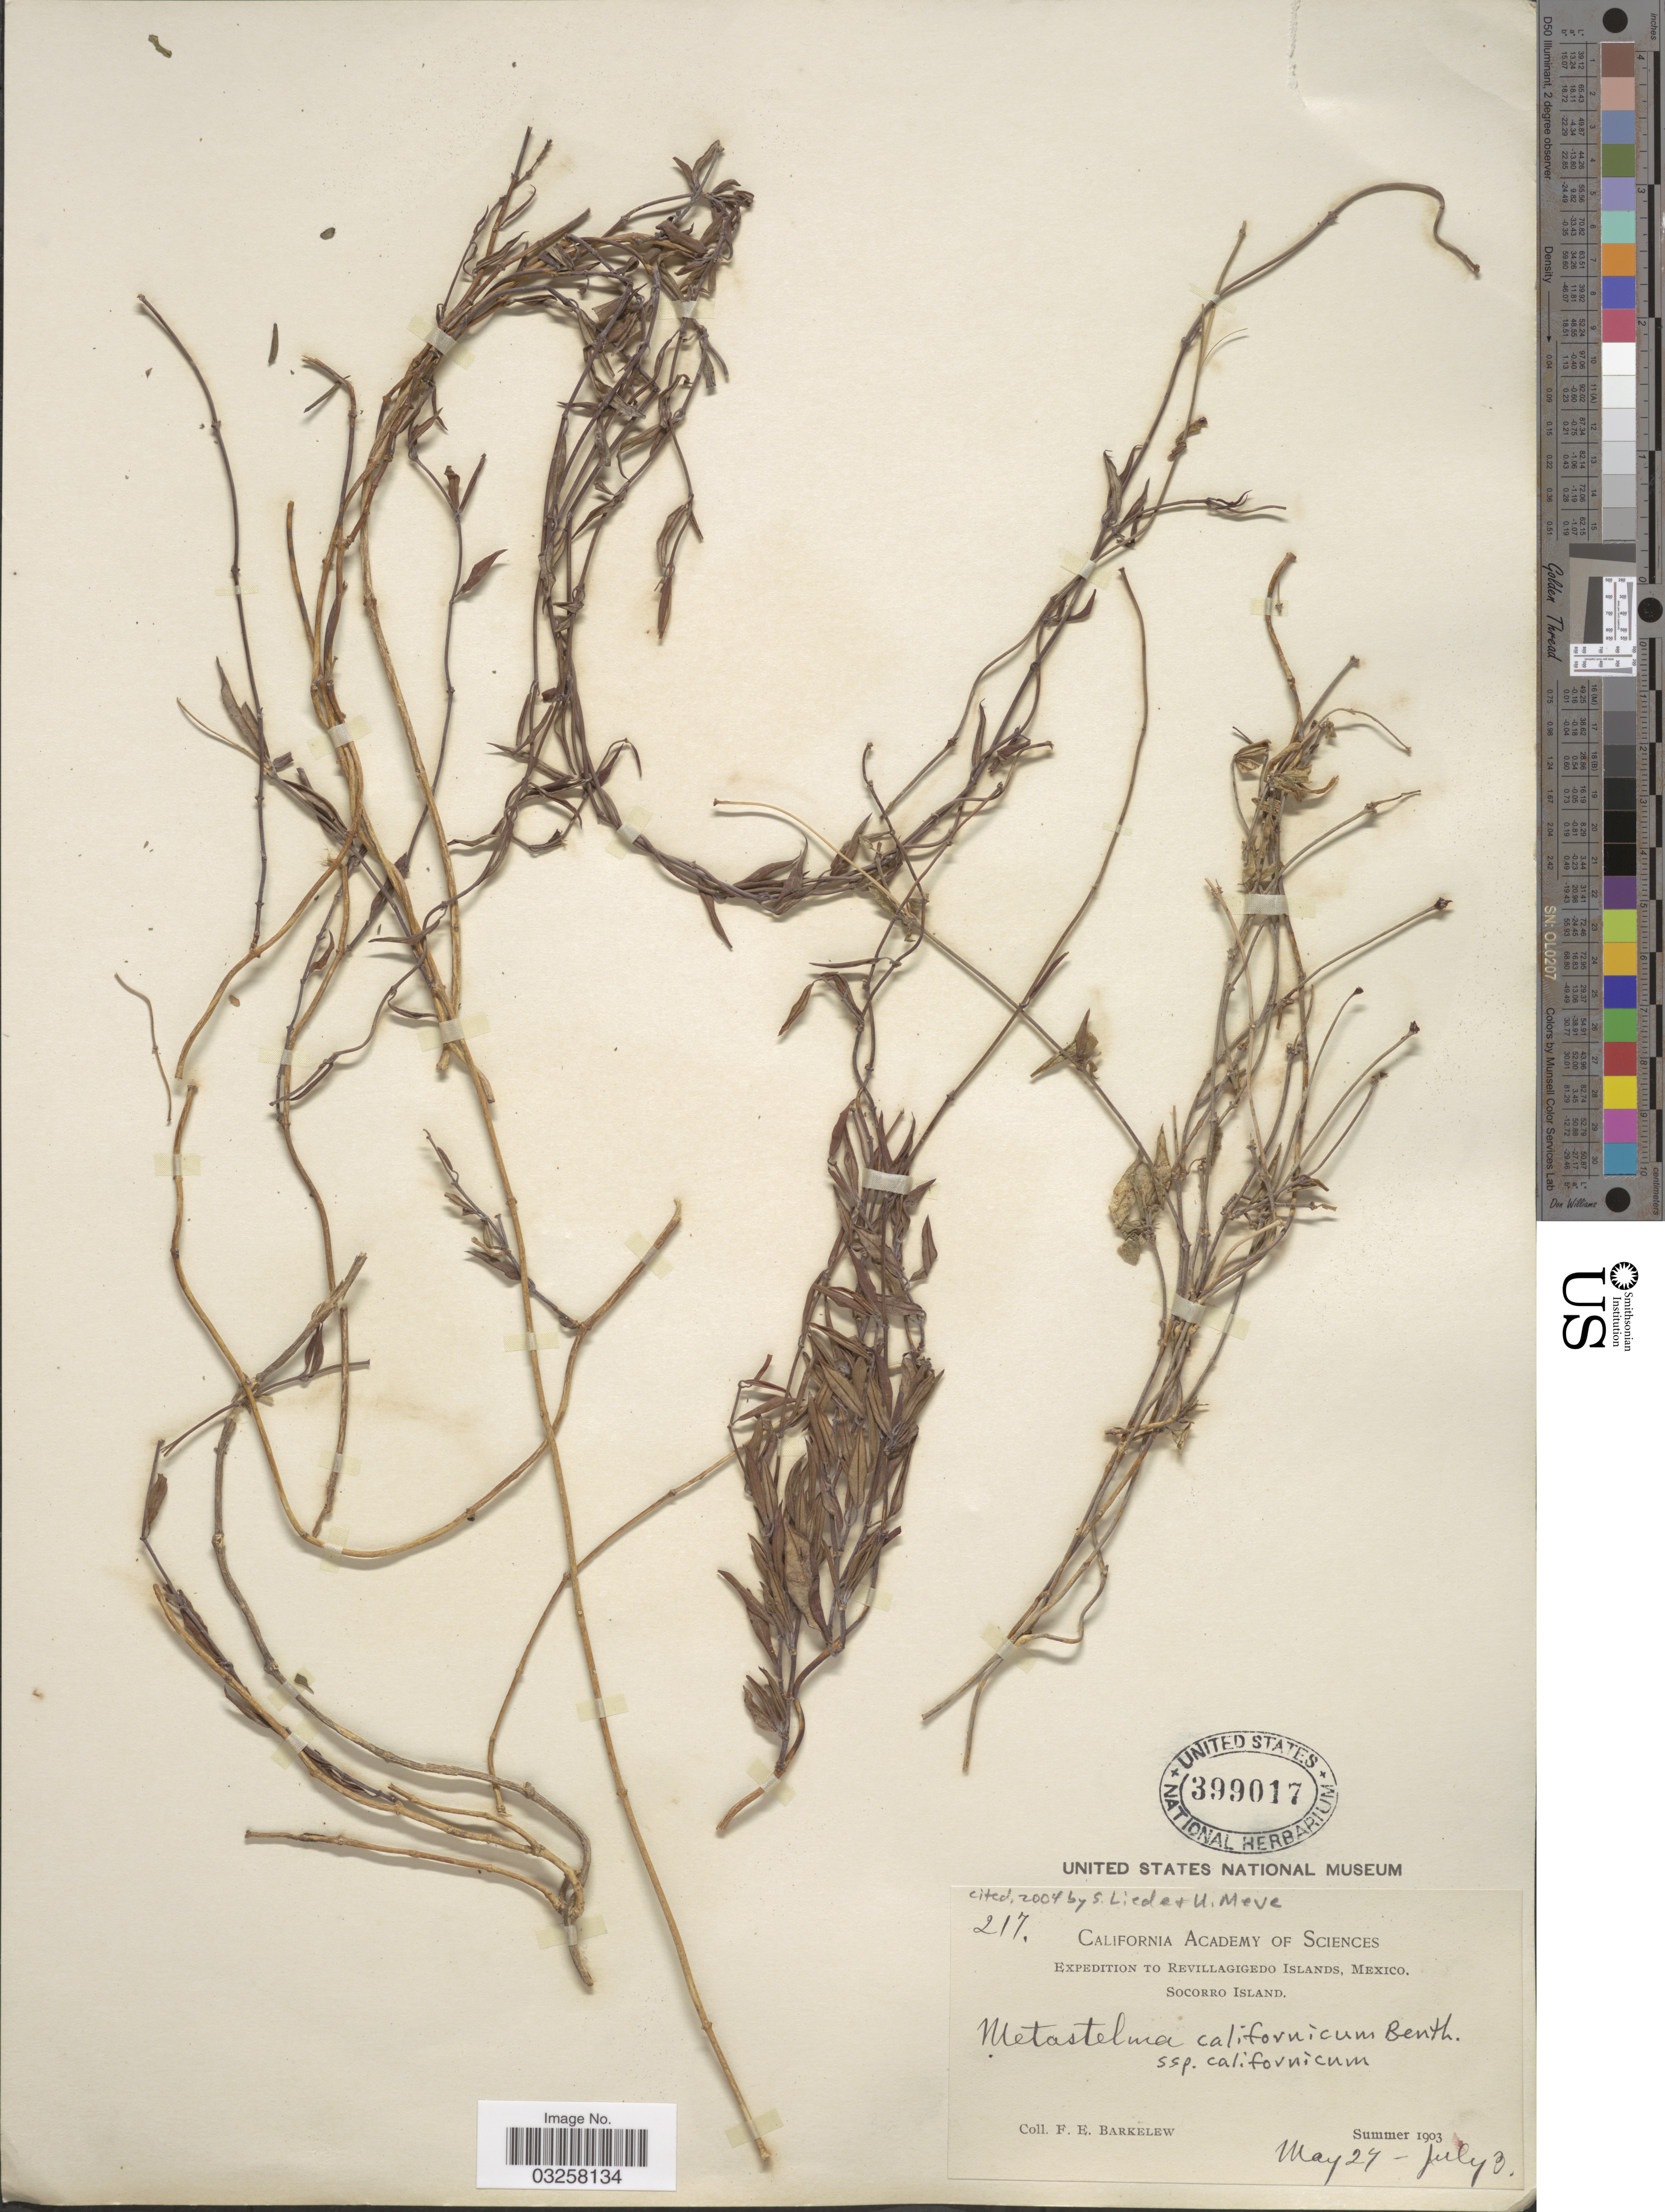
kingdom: Plantae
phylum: Tracheophyta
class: Magnoliopsida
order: Gentianales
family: Apocynaceae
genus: Metastelma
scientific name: Metastelma californicum subsp. californicum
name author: Benth.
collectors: F. Barkelew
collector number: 217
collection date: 1903-05-27/1903-07-03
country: Mexico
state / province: Colima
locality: Revillagigedo Islands, Socorro Island.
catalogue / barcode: US 399017